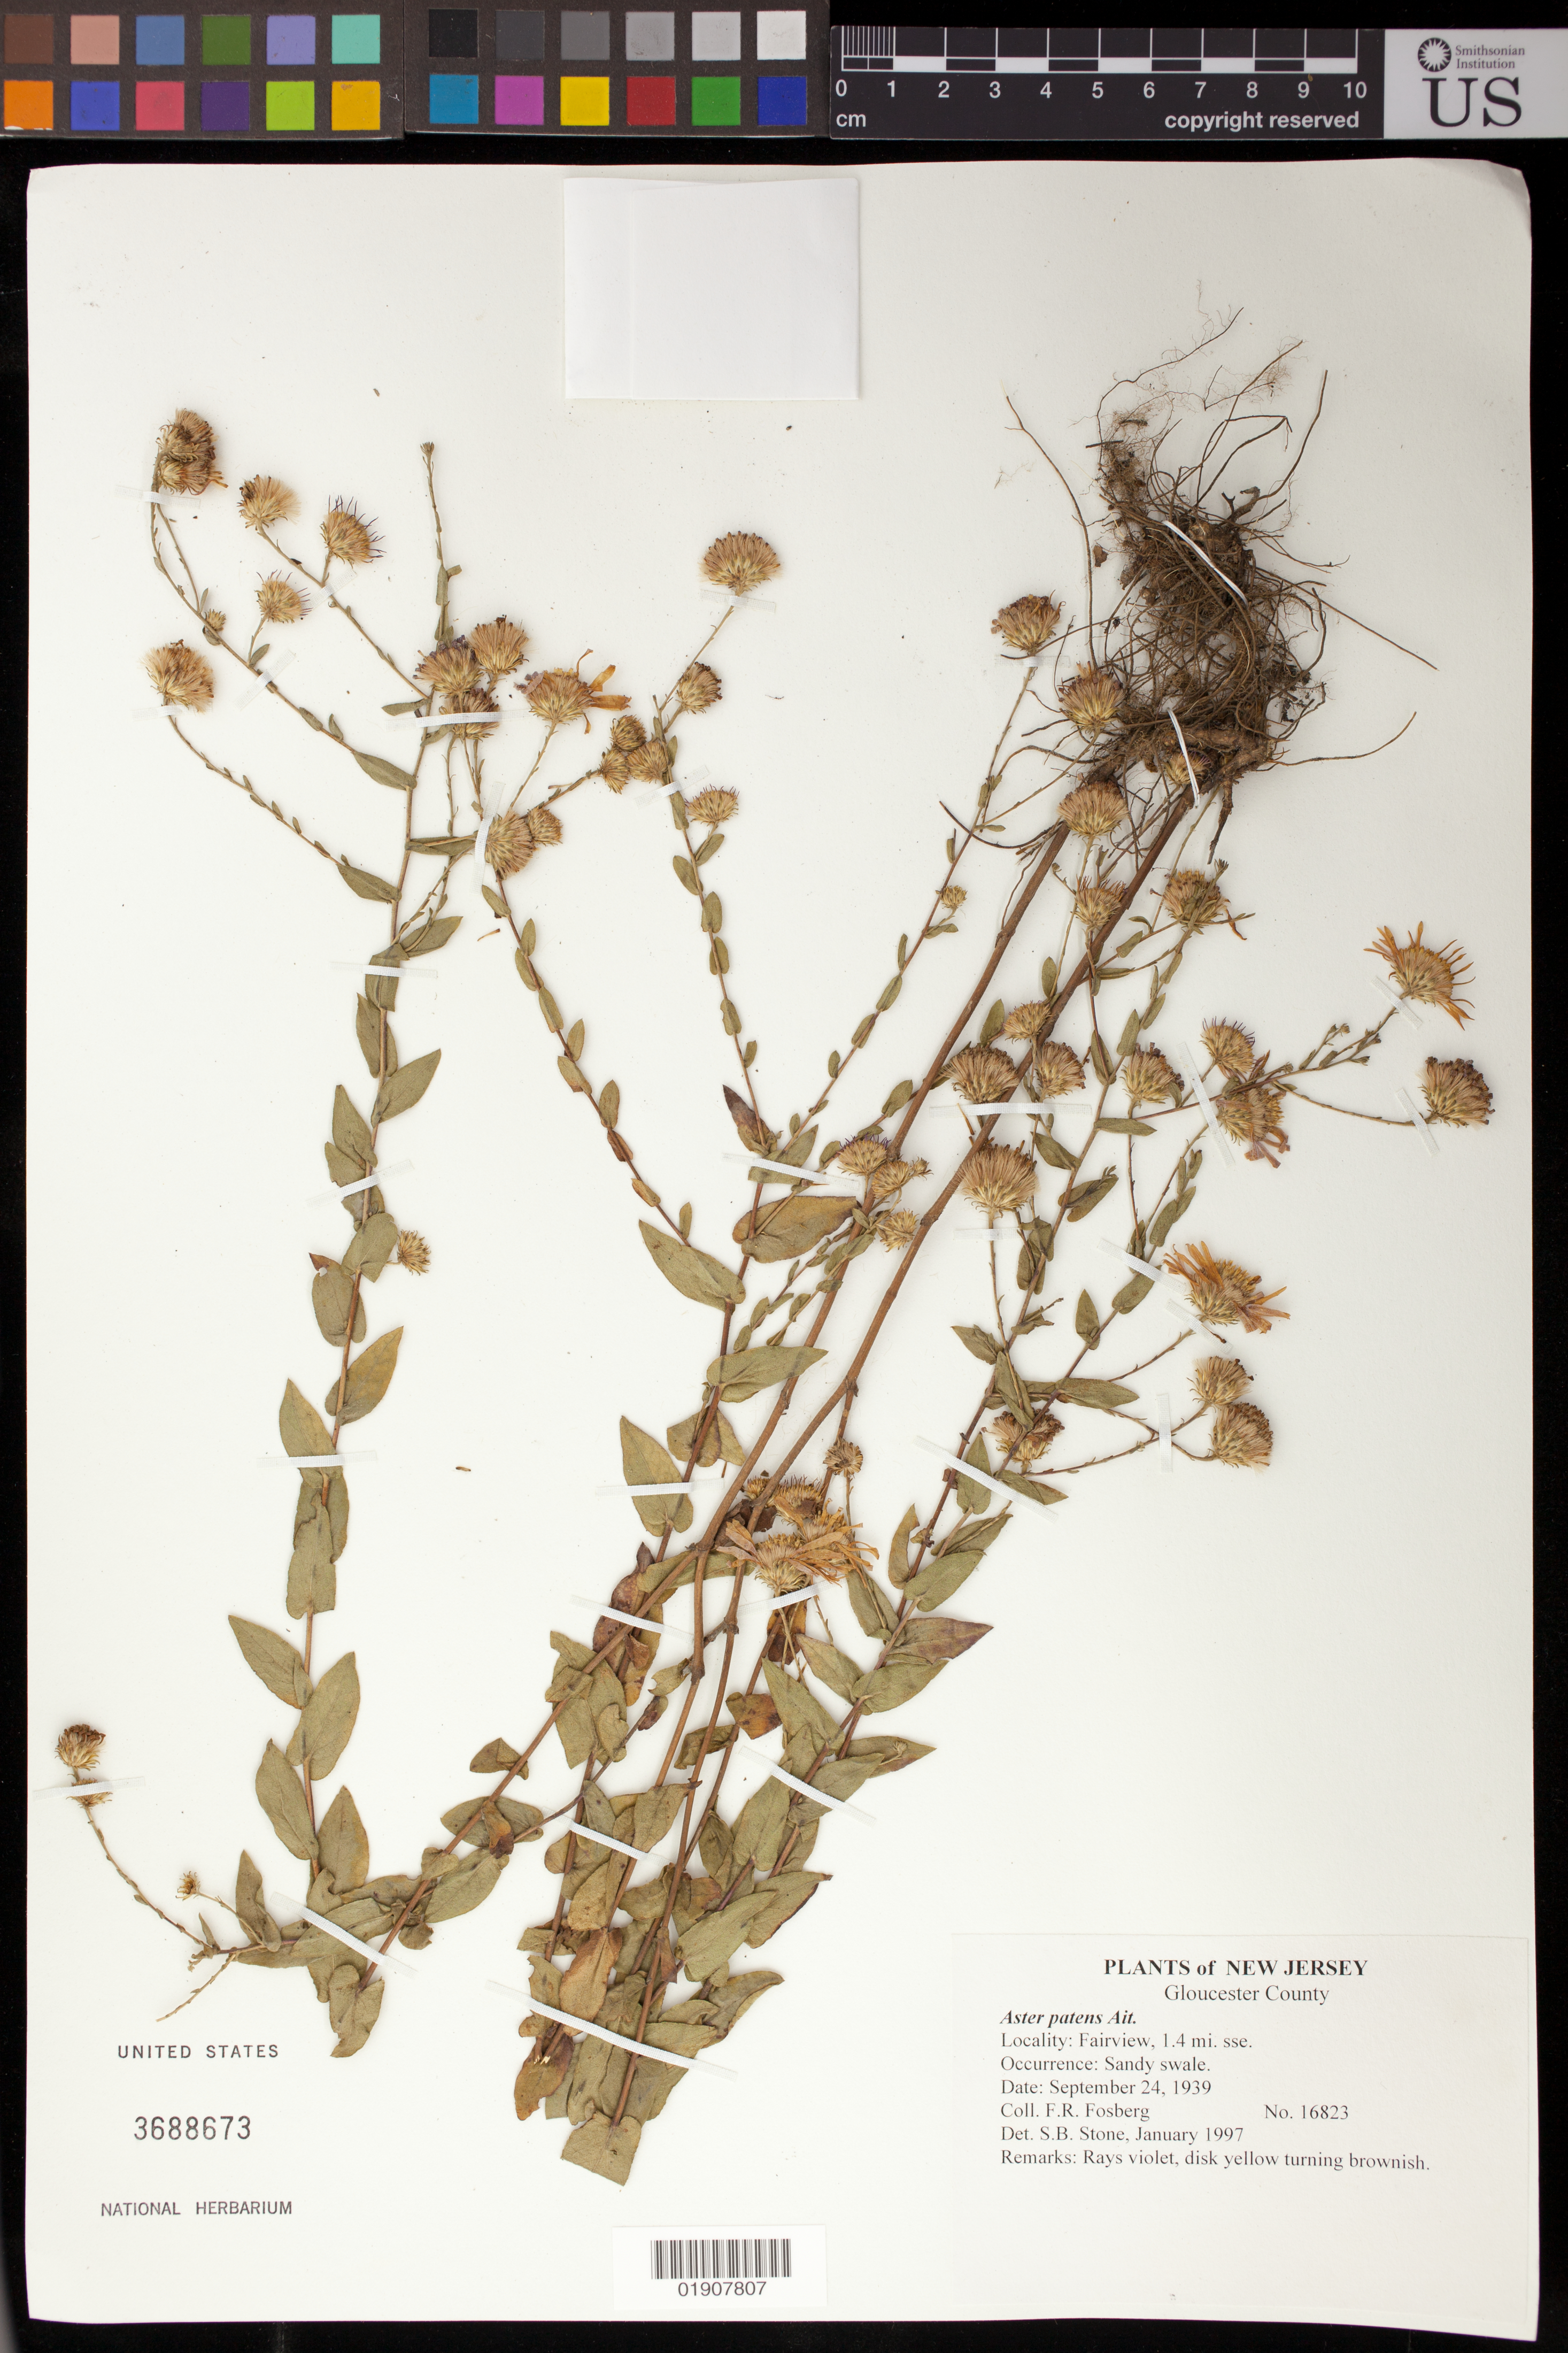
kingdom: Plantae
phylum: Tracheophyta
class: Magnoliopsida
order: Asterales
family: Asteraceae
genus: Aster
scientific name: Aster patens Aiton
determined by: Stone, S. B.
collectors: F. R. Fosberg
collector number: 16823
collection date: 1939-09-24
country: United States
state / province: New Jersey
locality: Gloucester County. Fairview, 1.4 mi. sse.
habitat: Sandy swale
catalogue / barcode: US 3688673